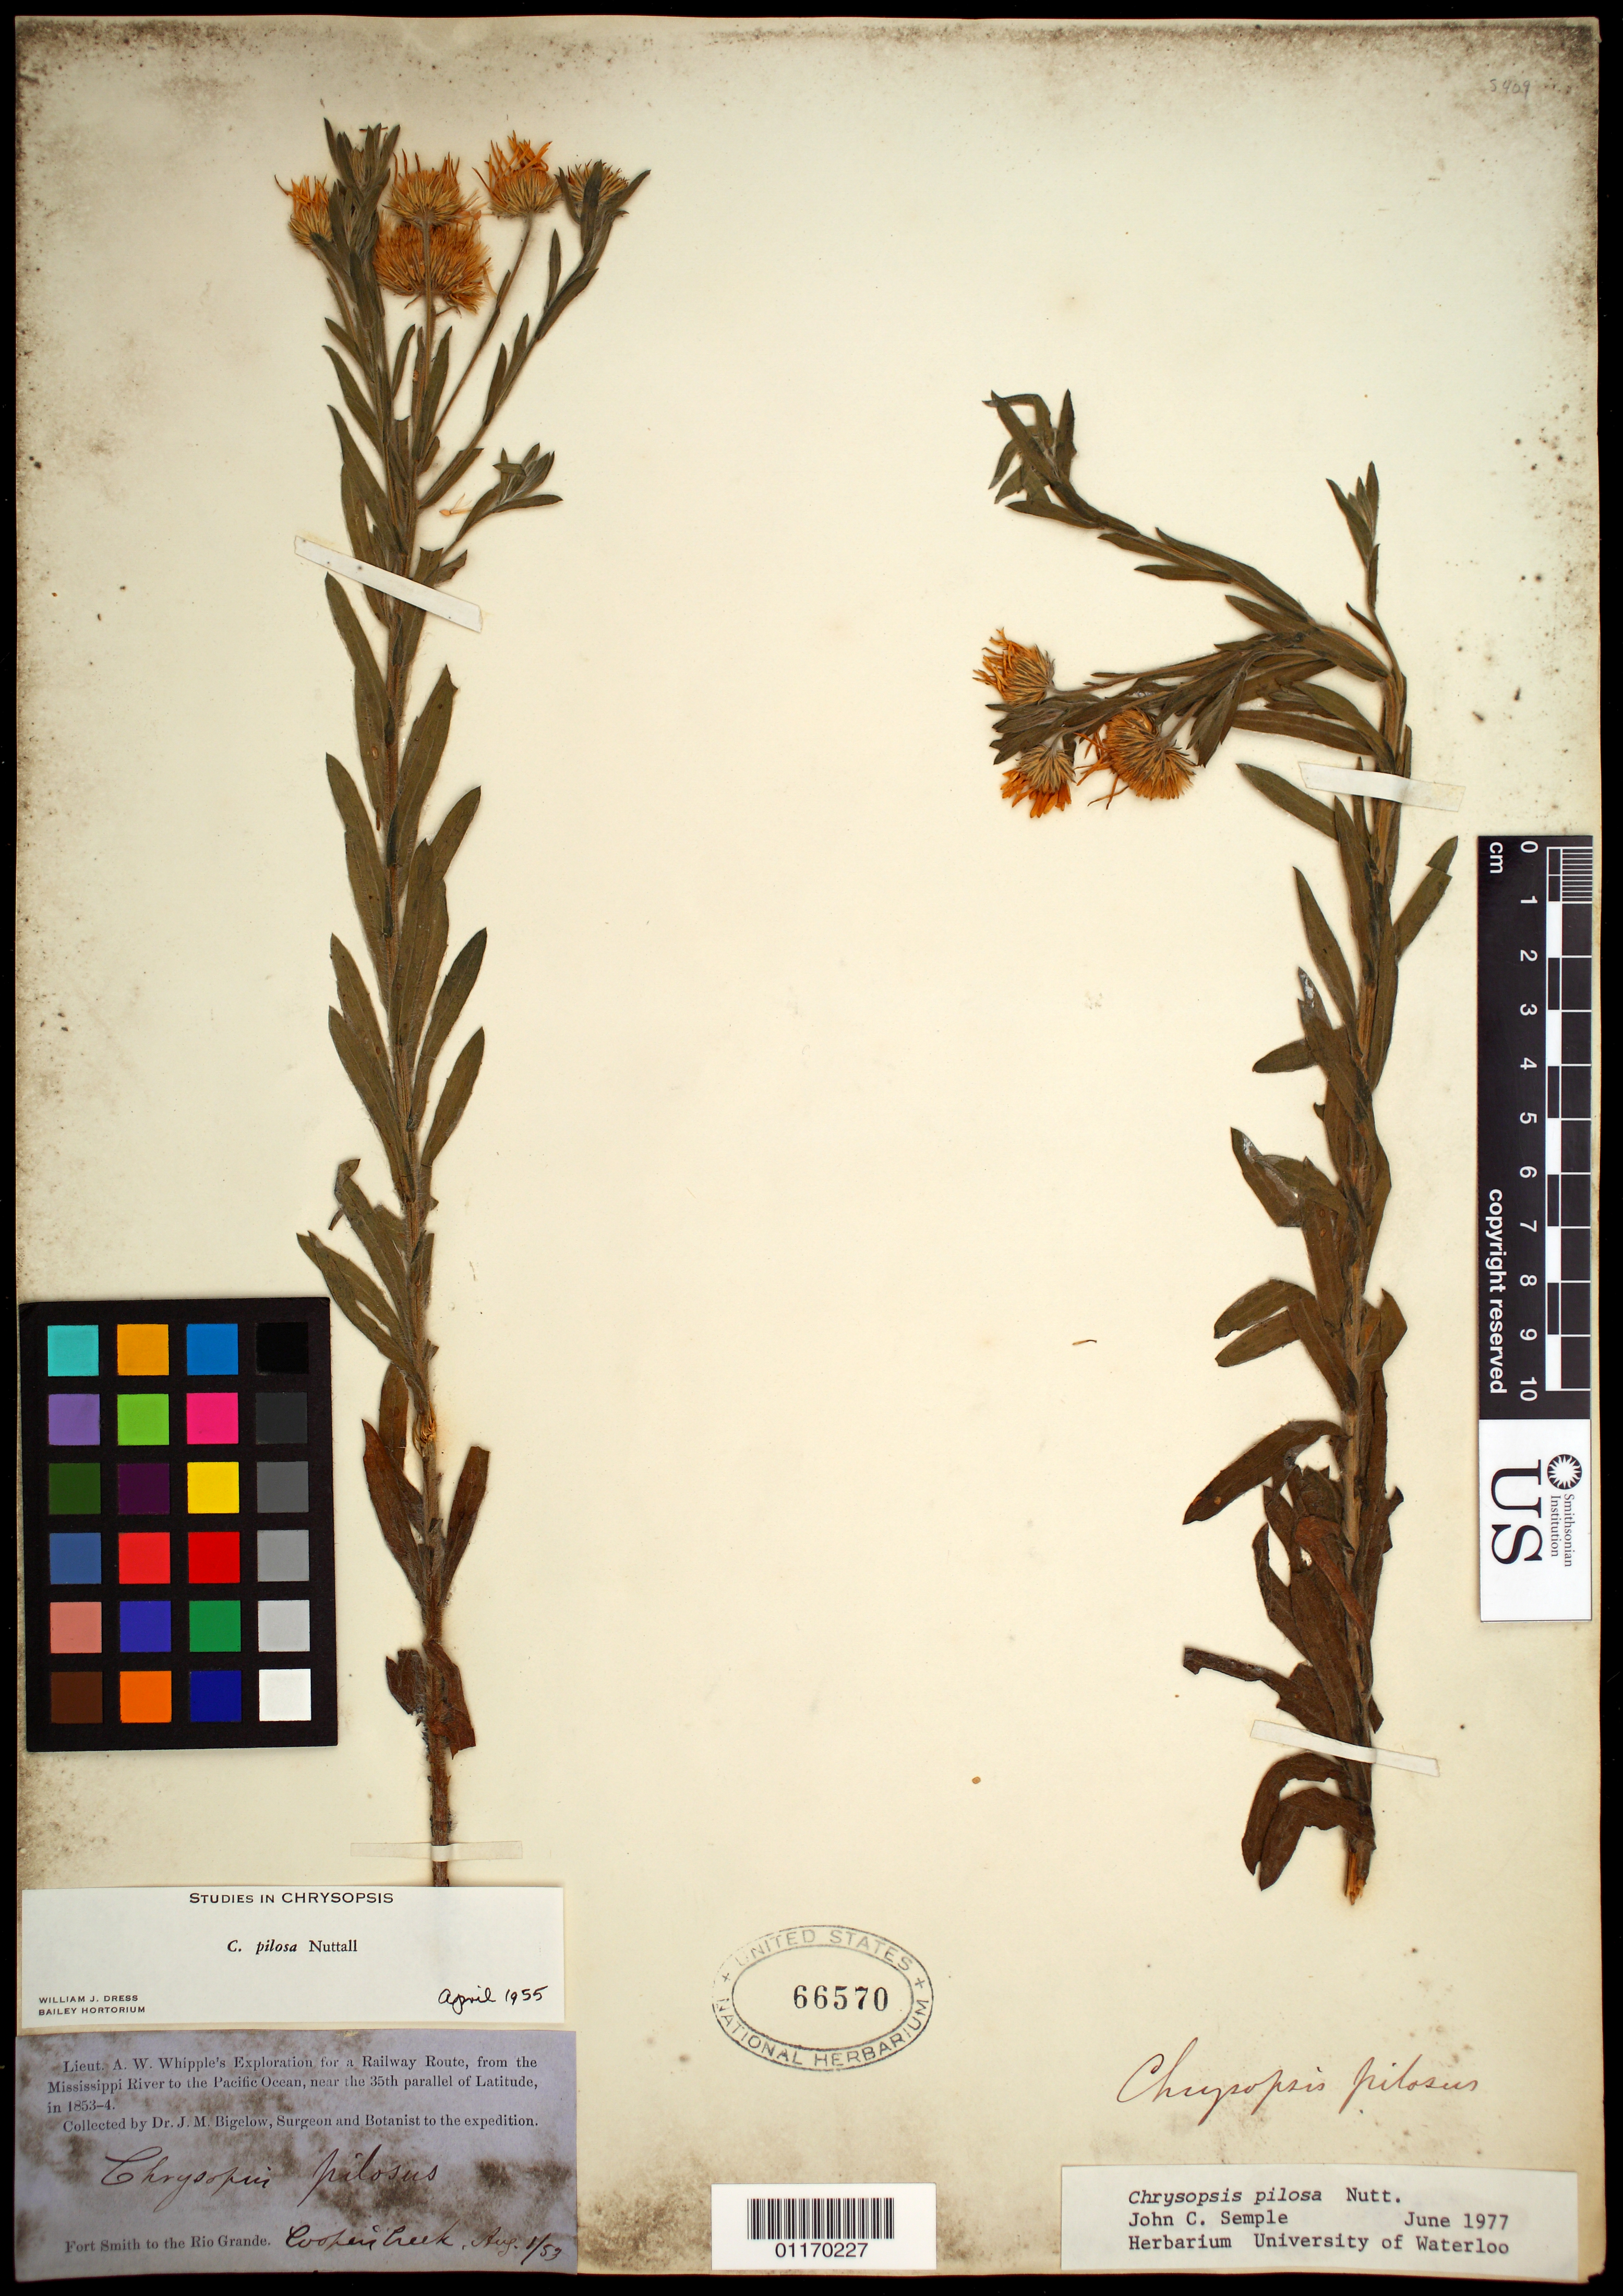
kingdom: Plantae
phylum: Tracheophyta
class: Magnoliopsida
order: Asterales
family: Asteraceae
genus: Chrysopsis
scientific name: Chrysopsis pilosa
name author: Nutt.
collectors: J. M. Bigelow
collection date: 1853-08-01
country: United States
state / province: Oklahoma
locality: Fort Smith to Rio Grande, Cooper's Creek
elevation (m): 2987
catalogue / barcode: US 66570